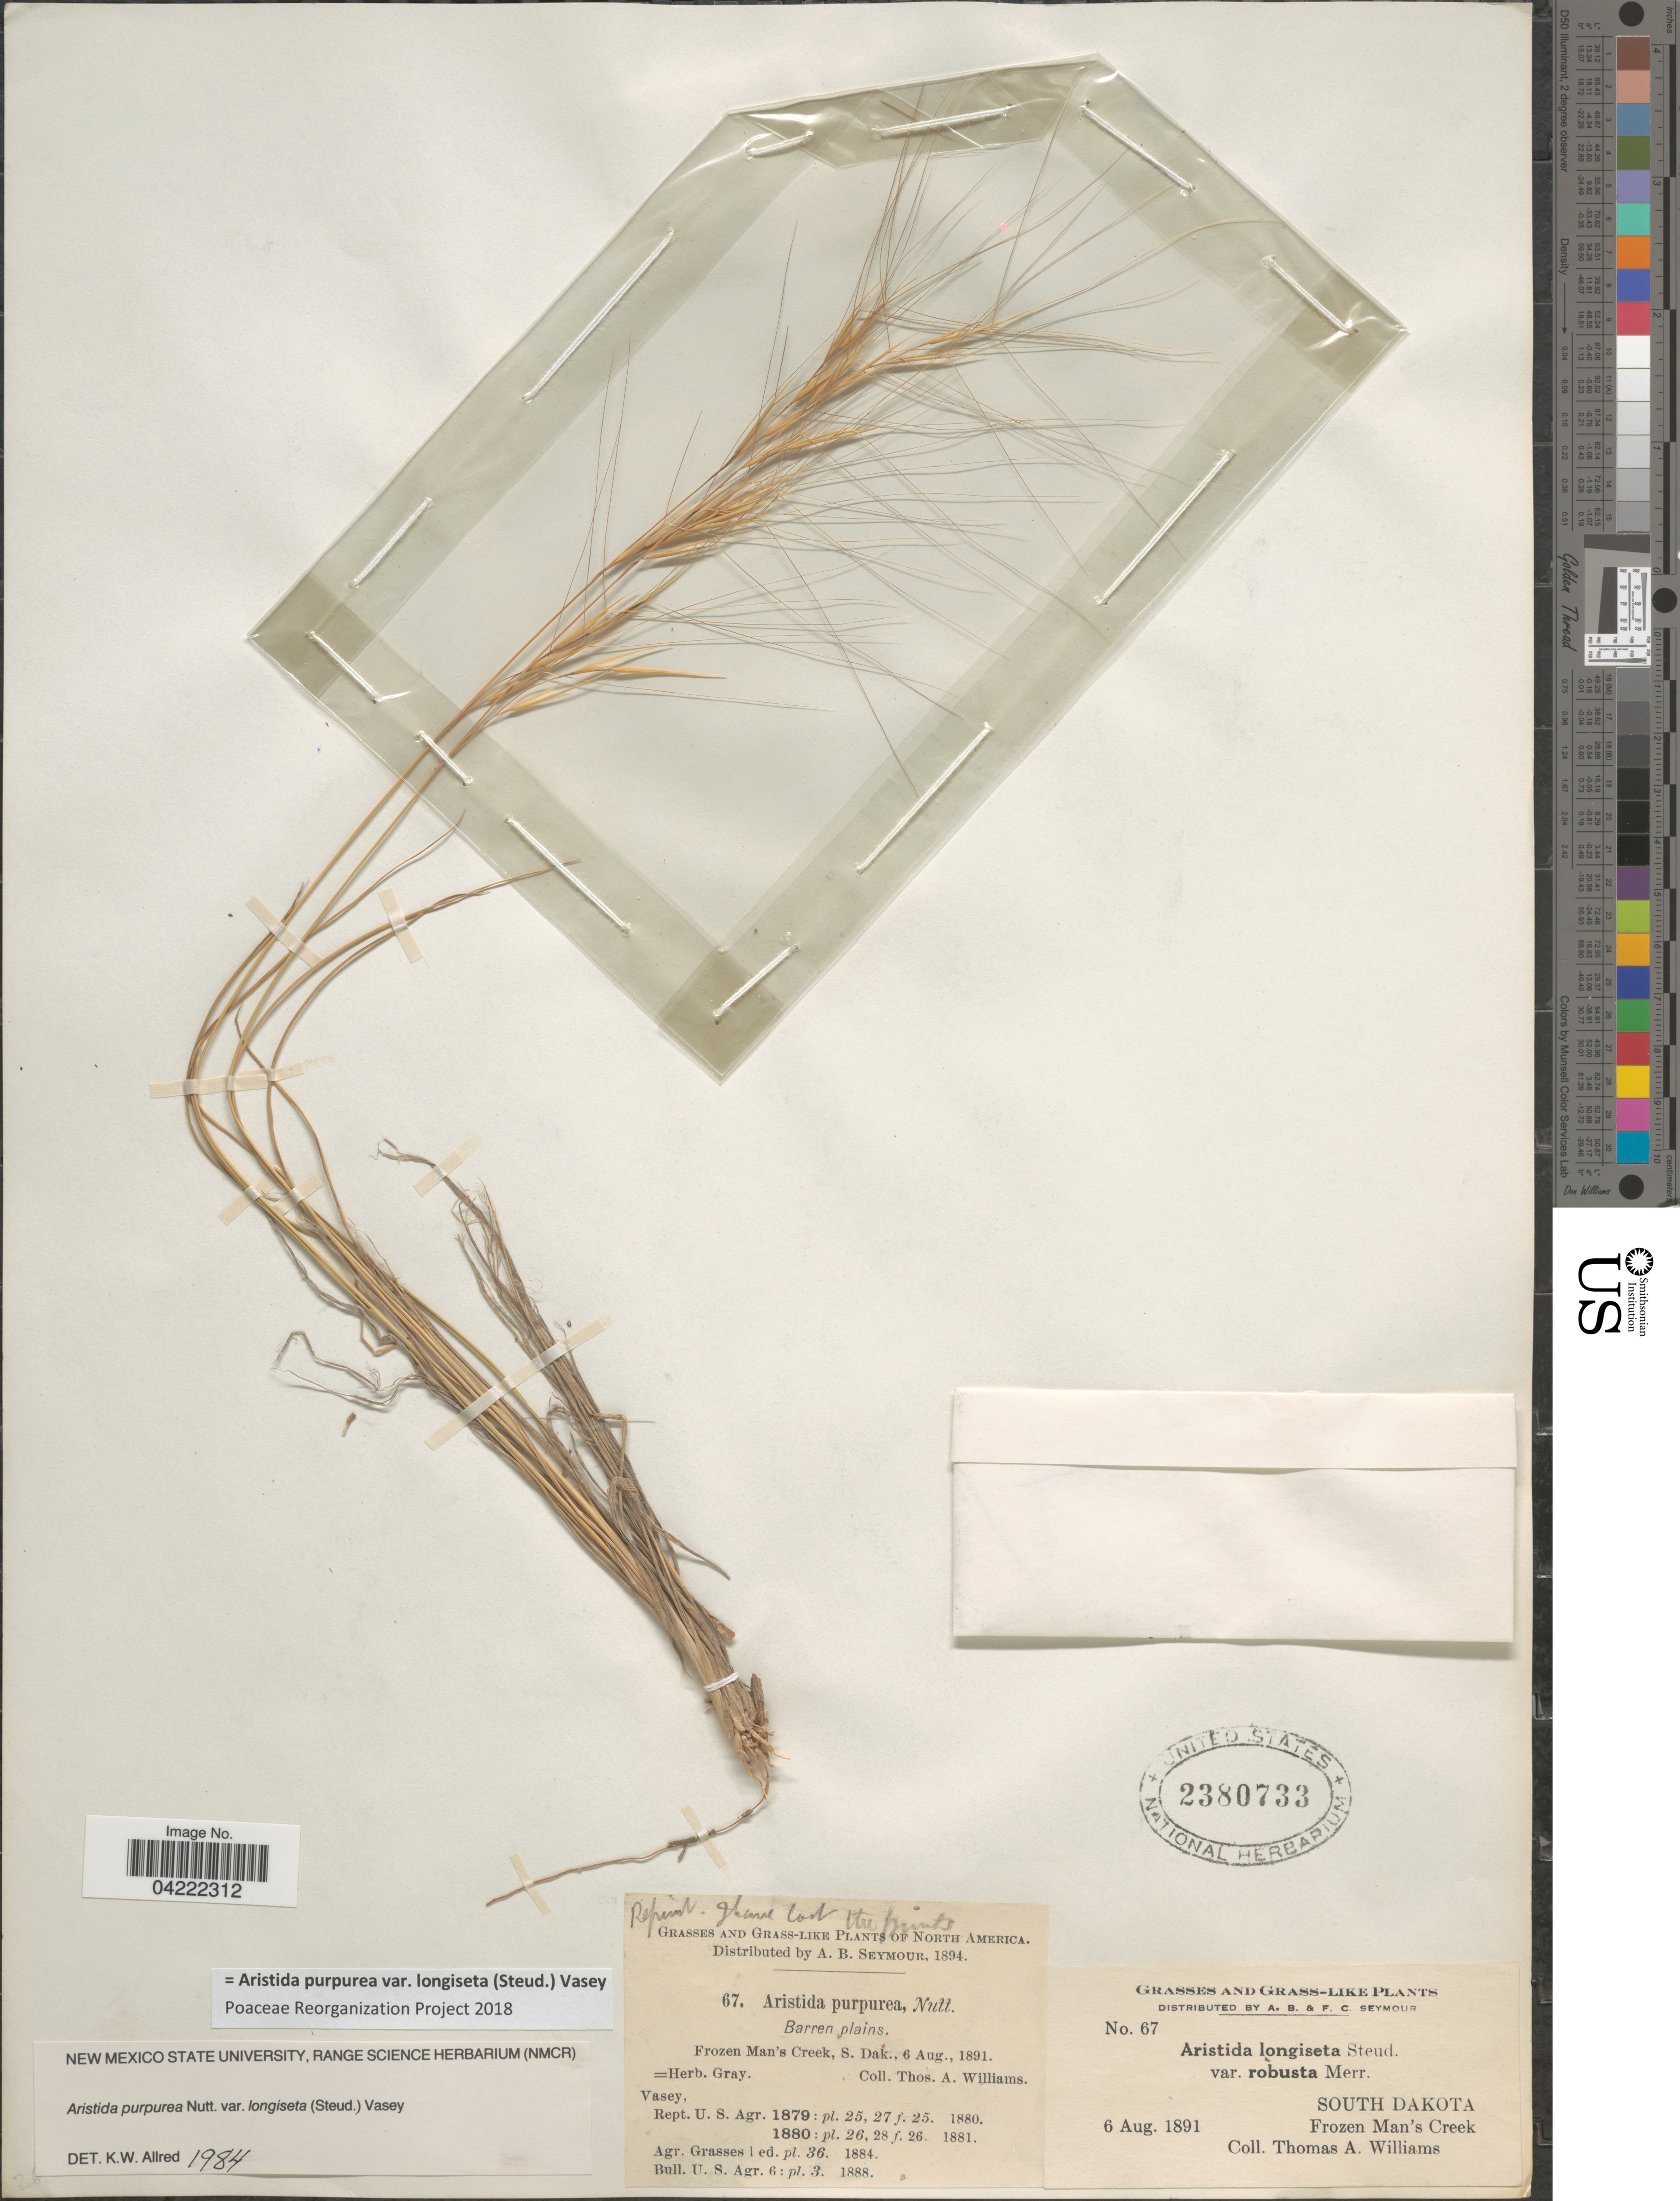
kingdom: Plantae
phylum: Tracheophyta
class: Liliopsida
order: Poales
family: Poaceae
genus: Aristida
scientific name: Aristida purpurea var. longiseta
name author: (Steud.) Vasey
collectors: T. A. Williams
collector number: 67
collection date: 1891-08-06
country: United States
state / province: South Dakota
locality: Barren plains, Frozen Man's Creek, S. Dak.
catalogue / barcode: US 2380733